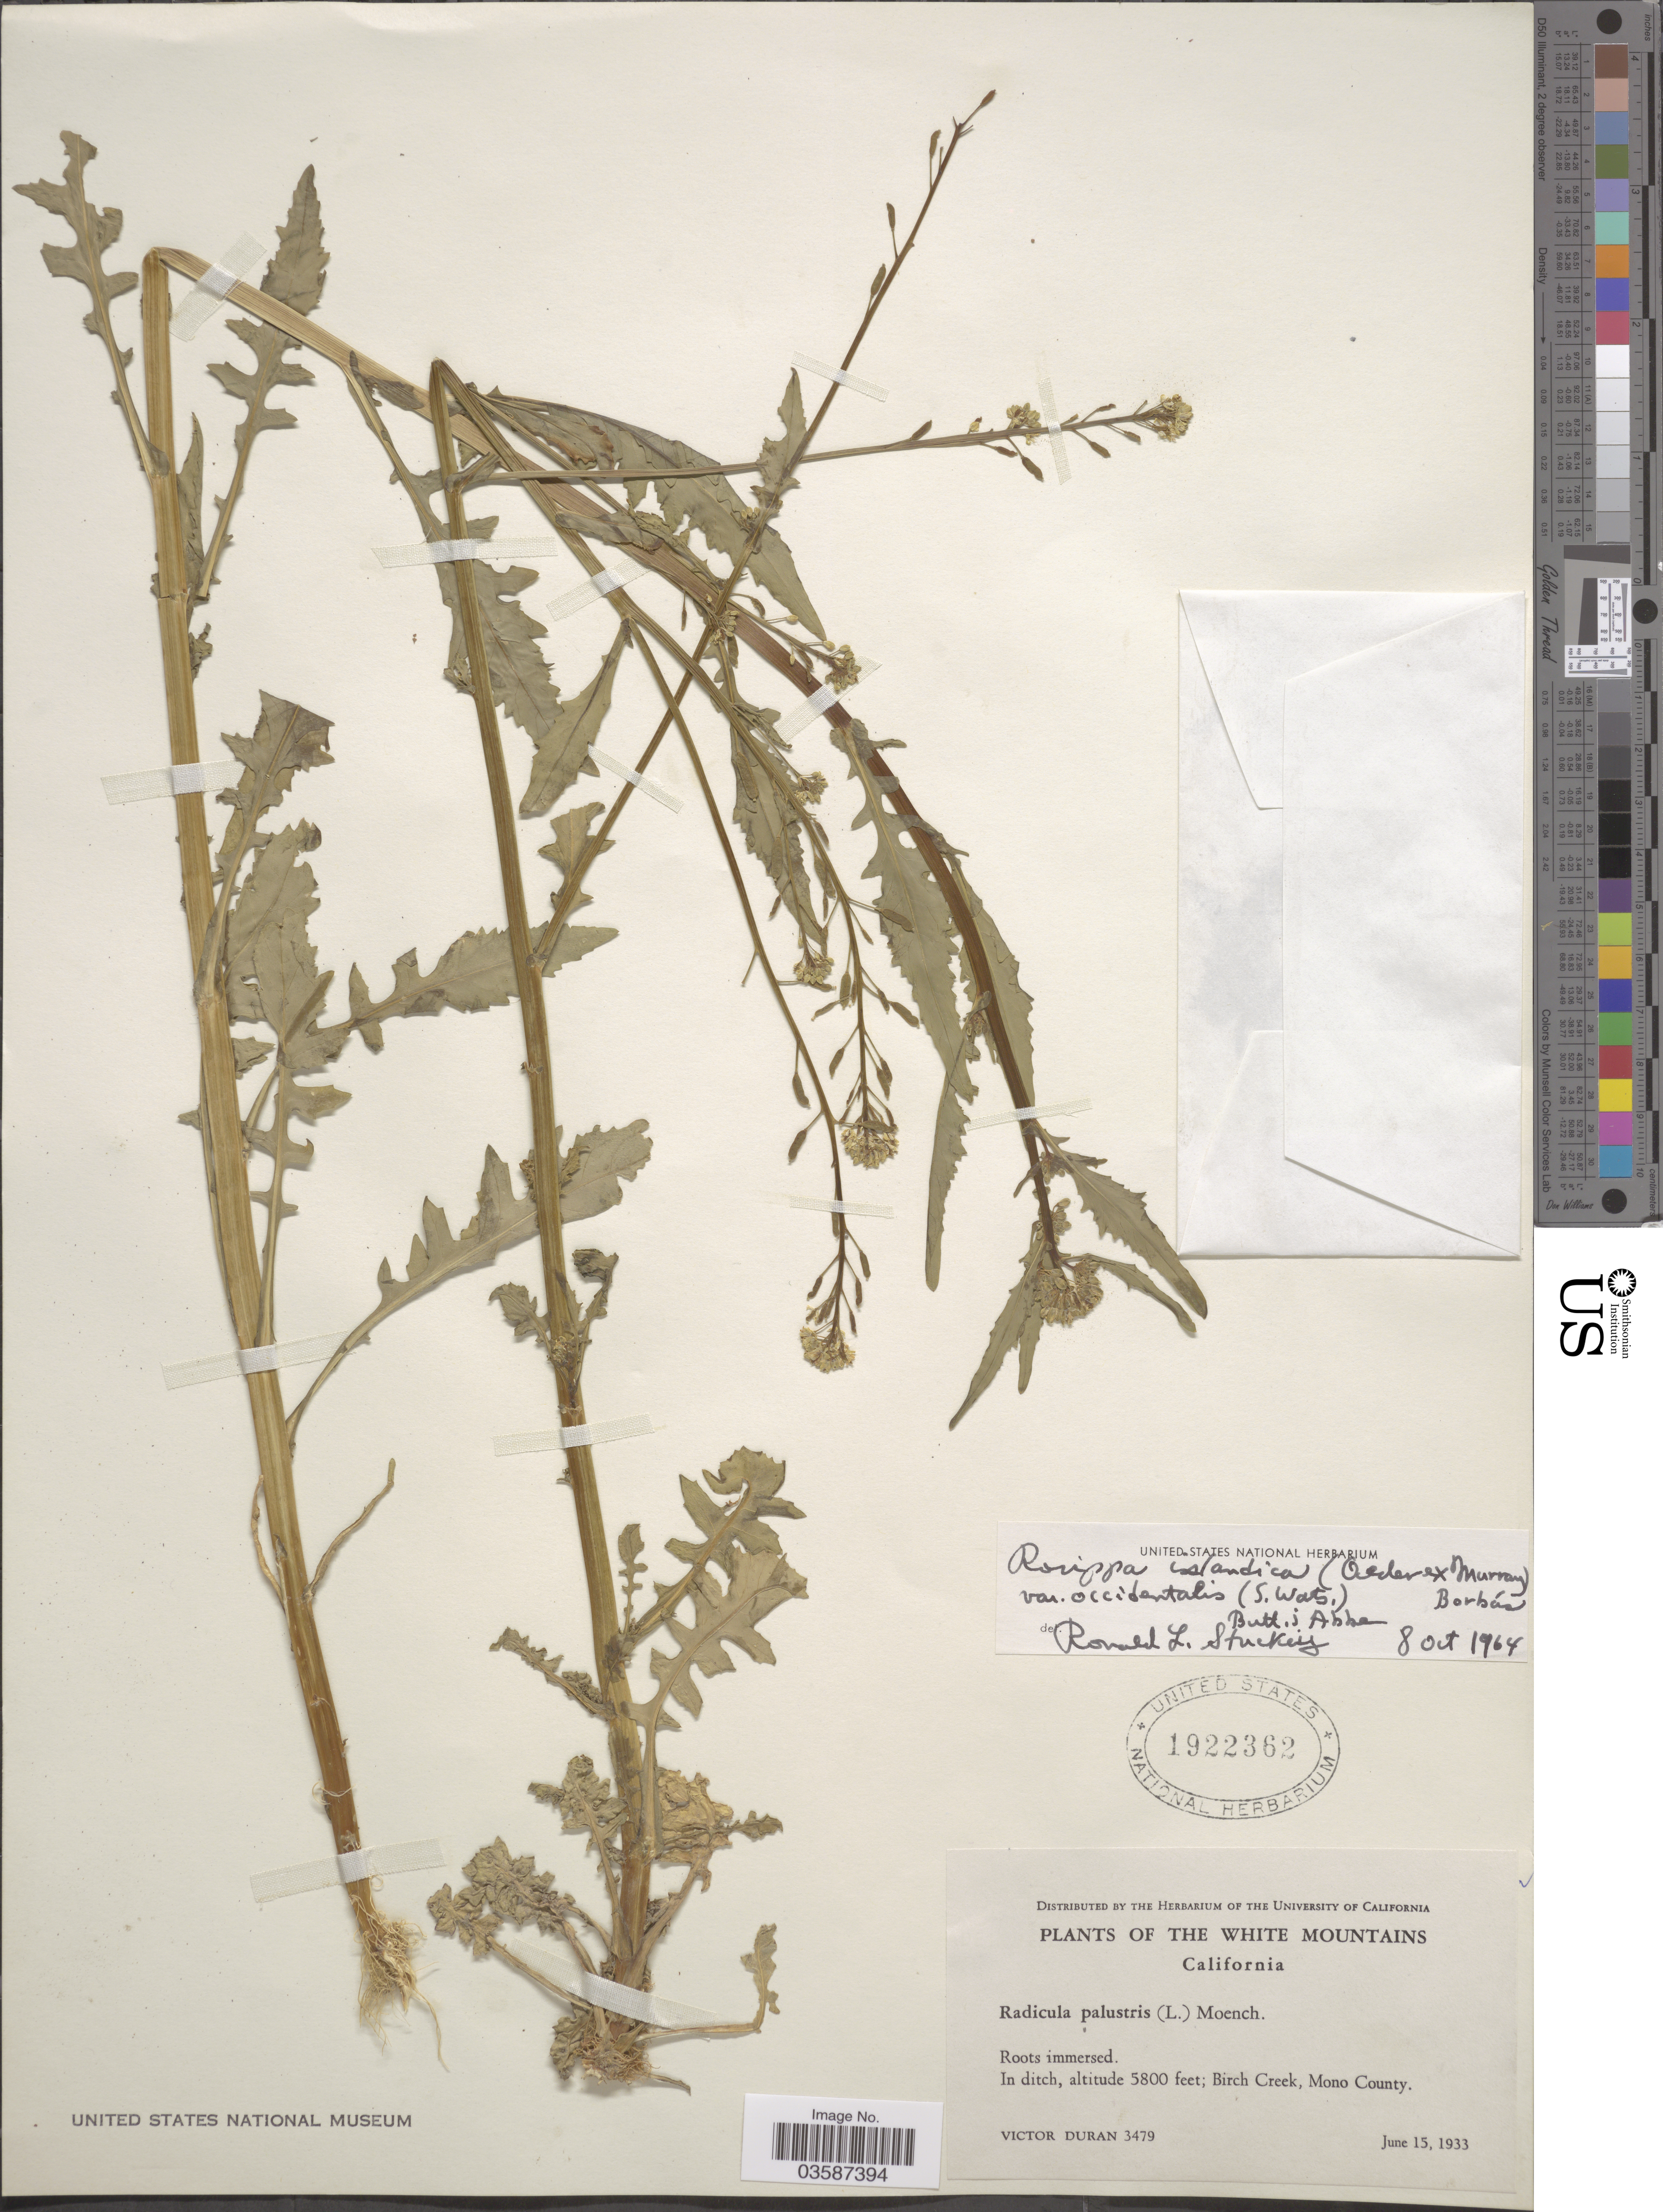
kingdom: Plantae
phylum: Tracheophyta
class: Magnoliopsida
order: Brassicales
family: Brassicaceae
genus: Rorippa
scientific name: Rorippa islandica var. occidentalis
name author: (S. Watson) Butters & Abbe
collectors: V. Duran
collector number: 3479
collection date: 1933-06-15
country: United States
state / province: California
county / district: Mono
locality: The White Mountains. In ditch. Birch Creek, Mono County.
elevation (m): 1768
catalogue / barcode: US 1922362